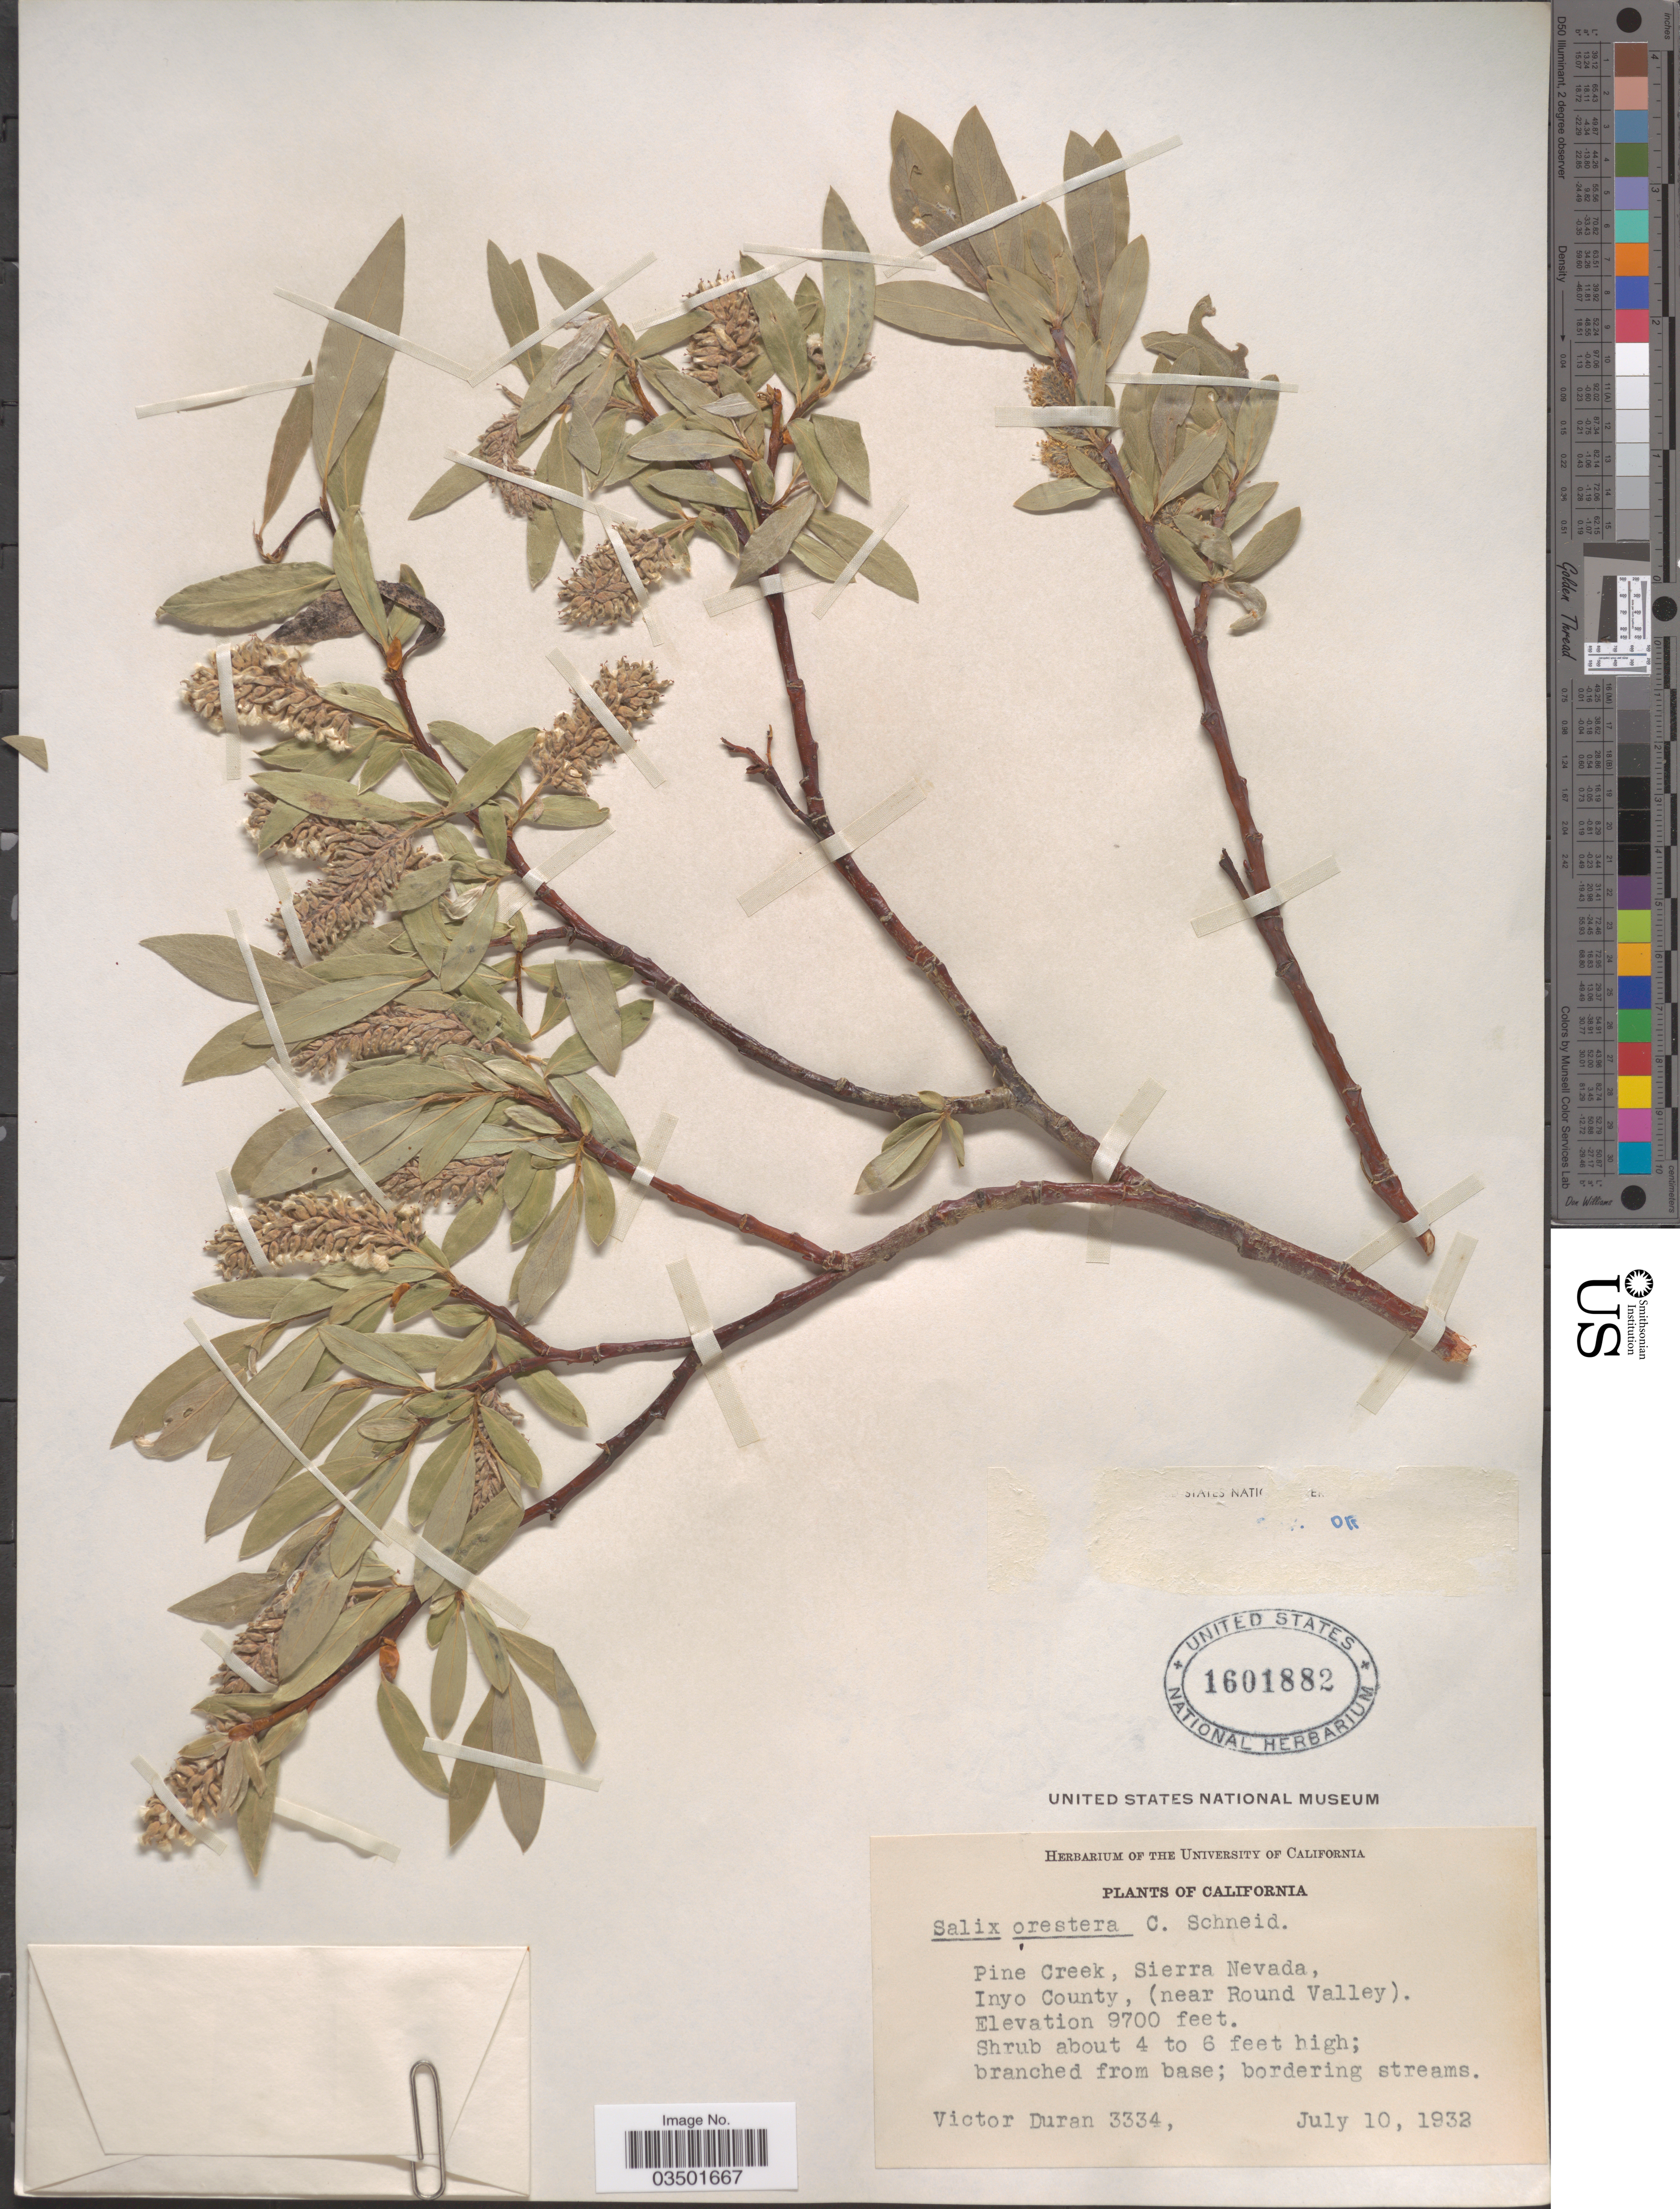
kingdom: Plantae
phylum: Tracheophyta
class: Magnoliopsida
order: Malpighiales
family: Salicaceae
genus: Salix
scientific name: Salix orestera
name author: C.K. Schneid.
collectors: V. Duran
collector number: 3334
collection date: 1932-07-10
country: United States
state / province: California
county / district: Inyo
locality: Pine Creek, Sierra Nevada, Inyo County, (near Round Valley).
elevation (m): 2957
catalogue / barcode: US 1601882